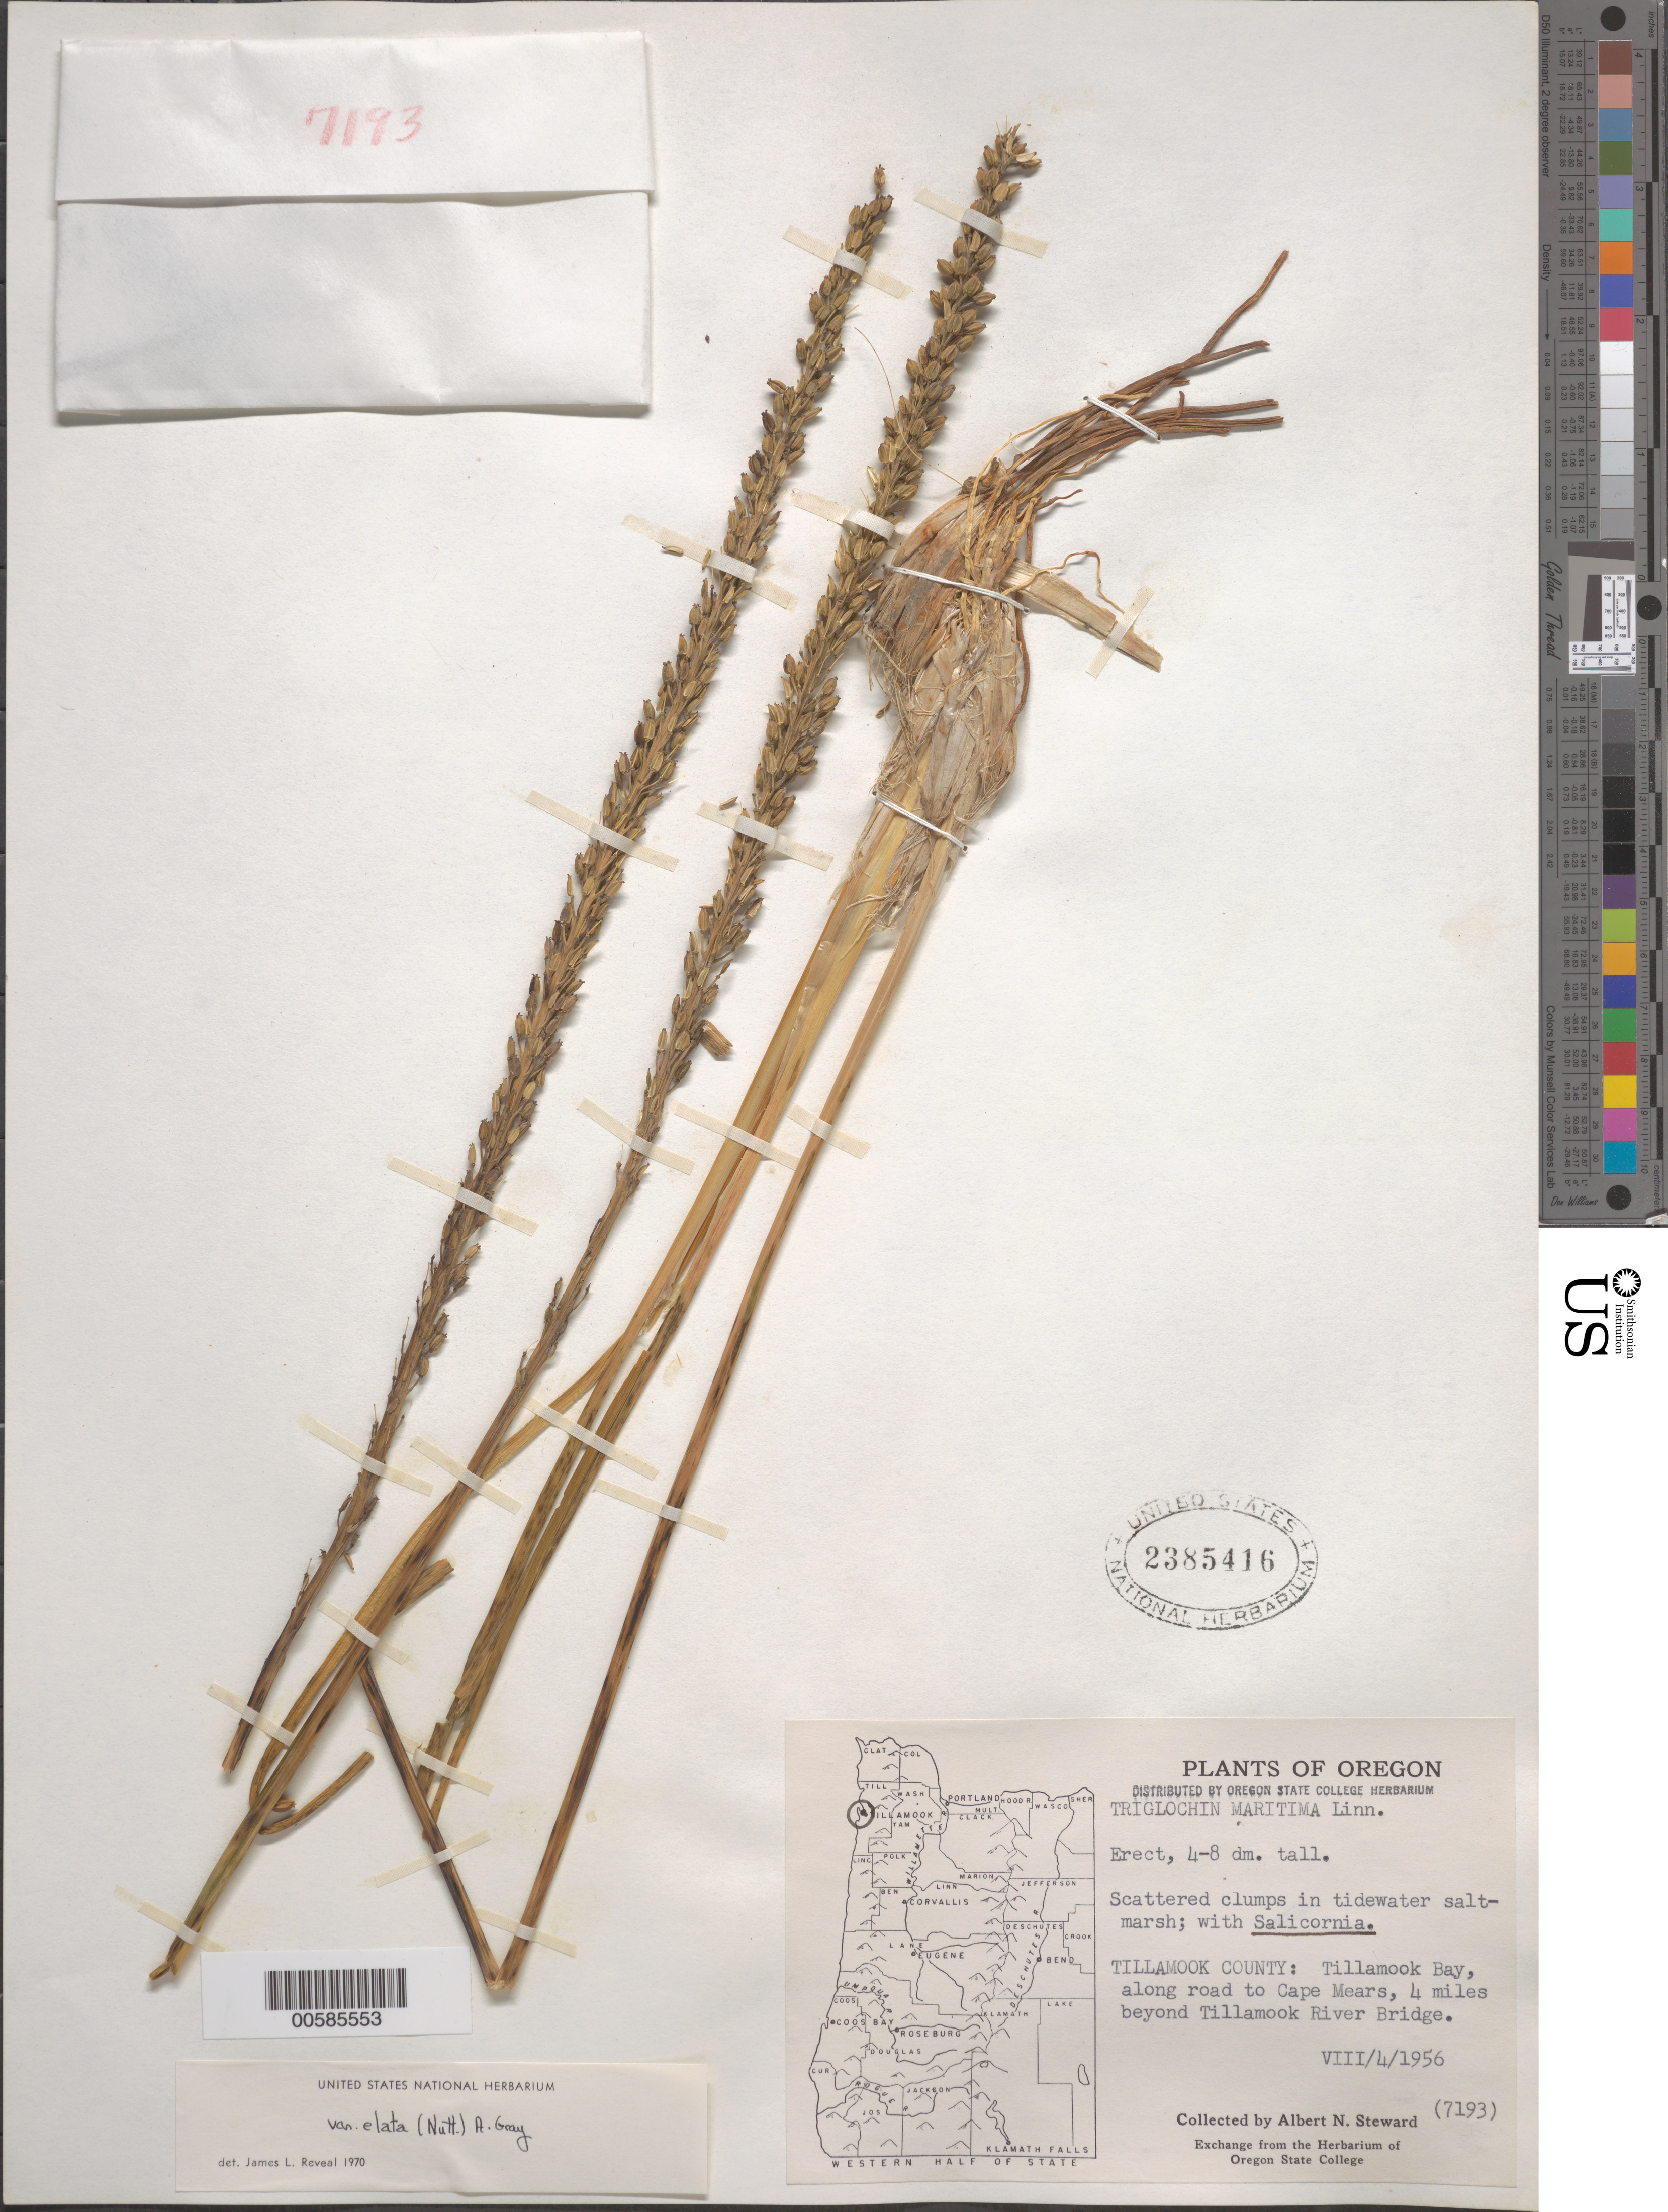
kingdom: Plantae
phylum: Tracheophyta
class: Liliopsida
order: Alismatales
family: Juncaginaceae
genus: Triglochin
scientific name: Triglochin maritima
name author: L.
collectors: A. N. Steward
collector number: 7193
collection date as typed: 04 Aug 1956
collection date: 1956-08-04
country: United States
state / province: Oregon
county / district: Tillamook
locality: Tillamook Bay, along road to Cape Mears, beyond Tillamook River Bridge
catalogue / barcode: US 2385416